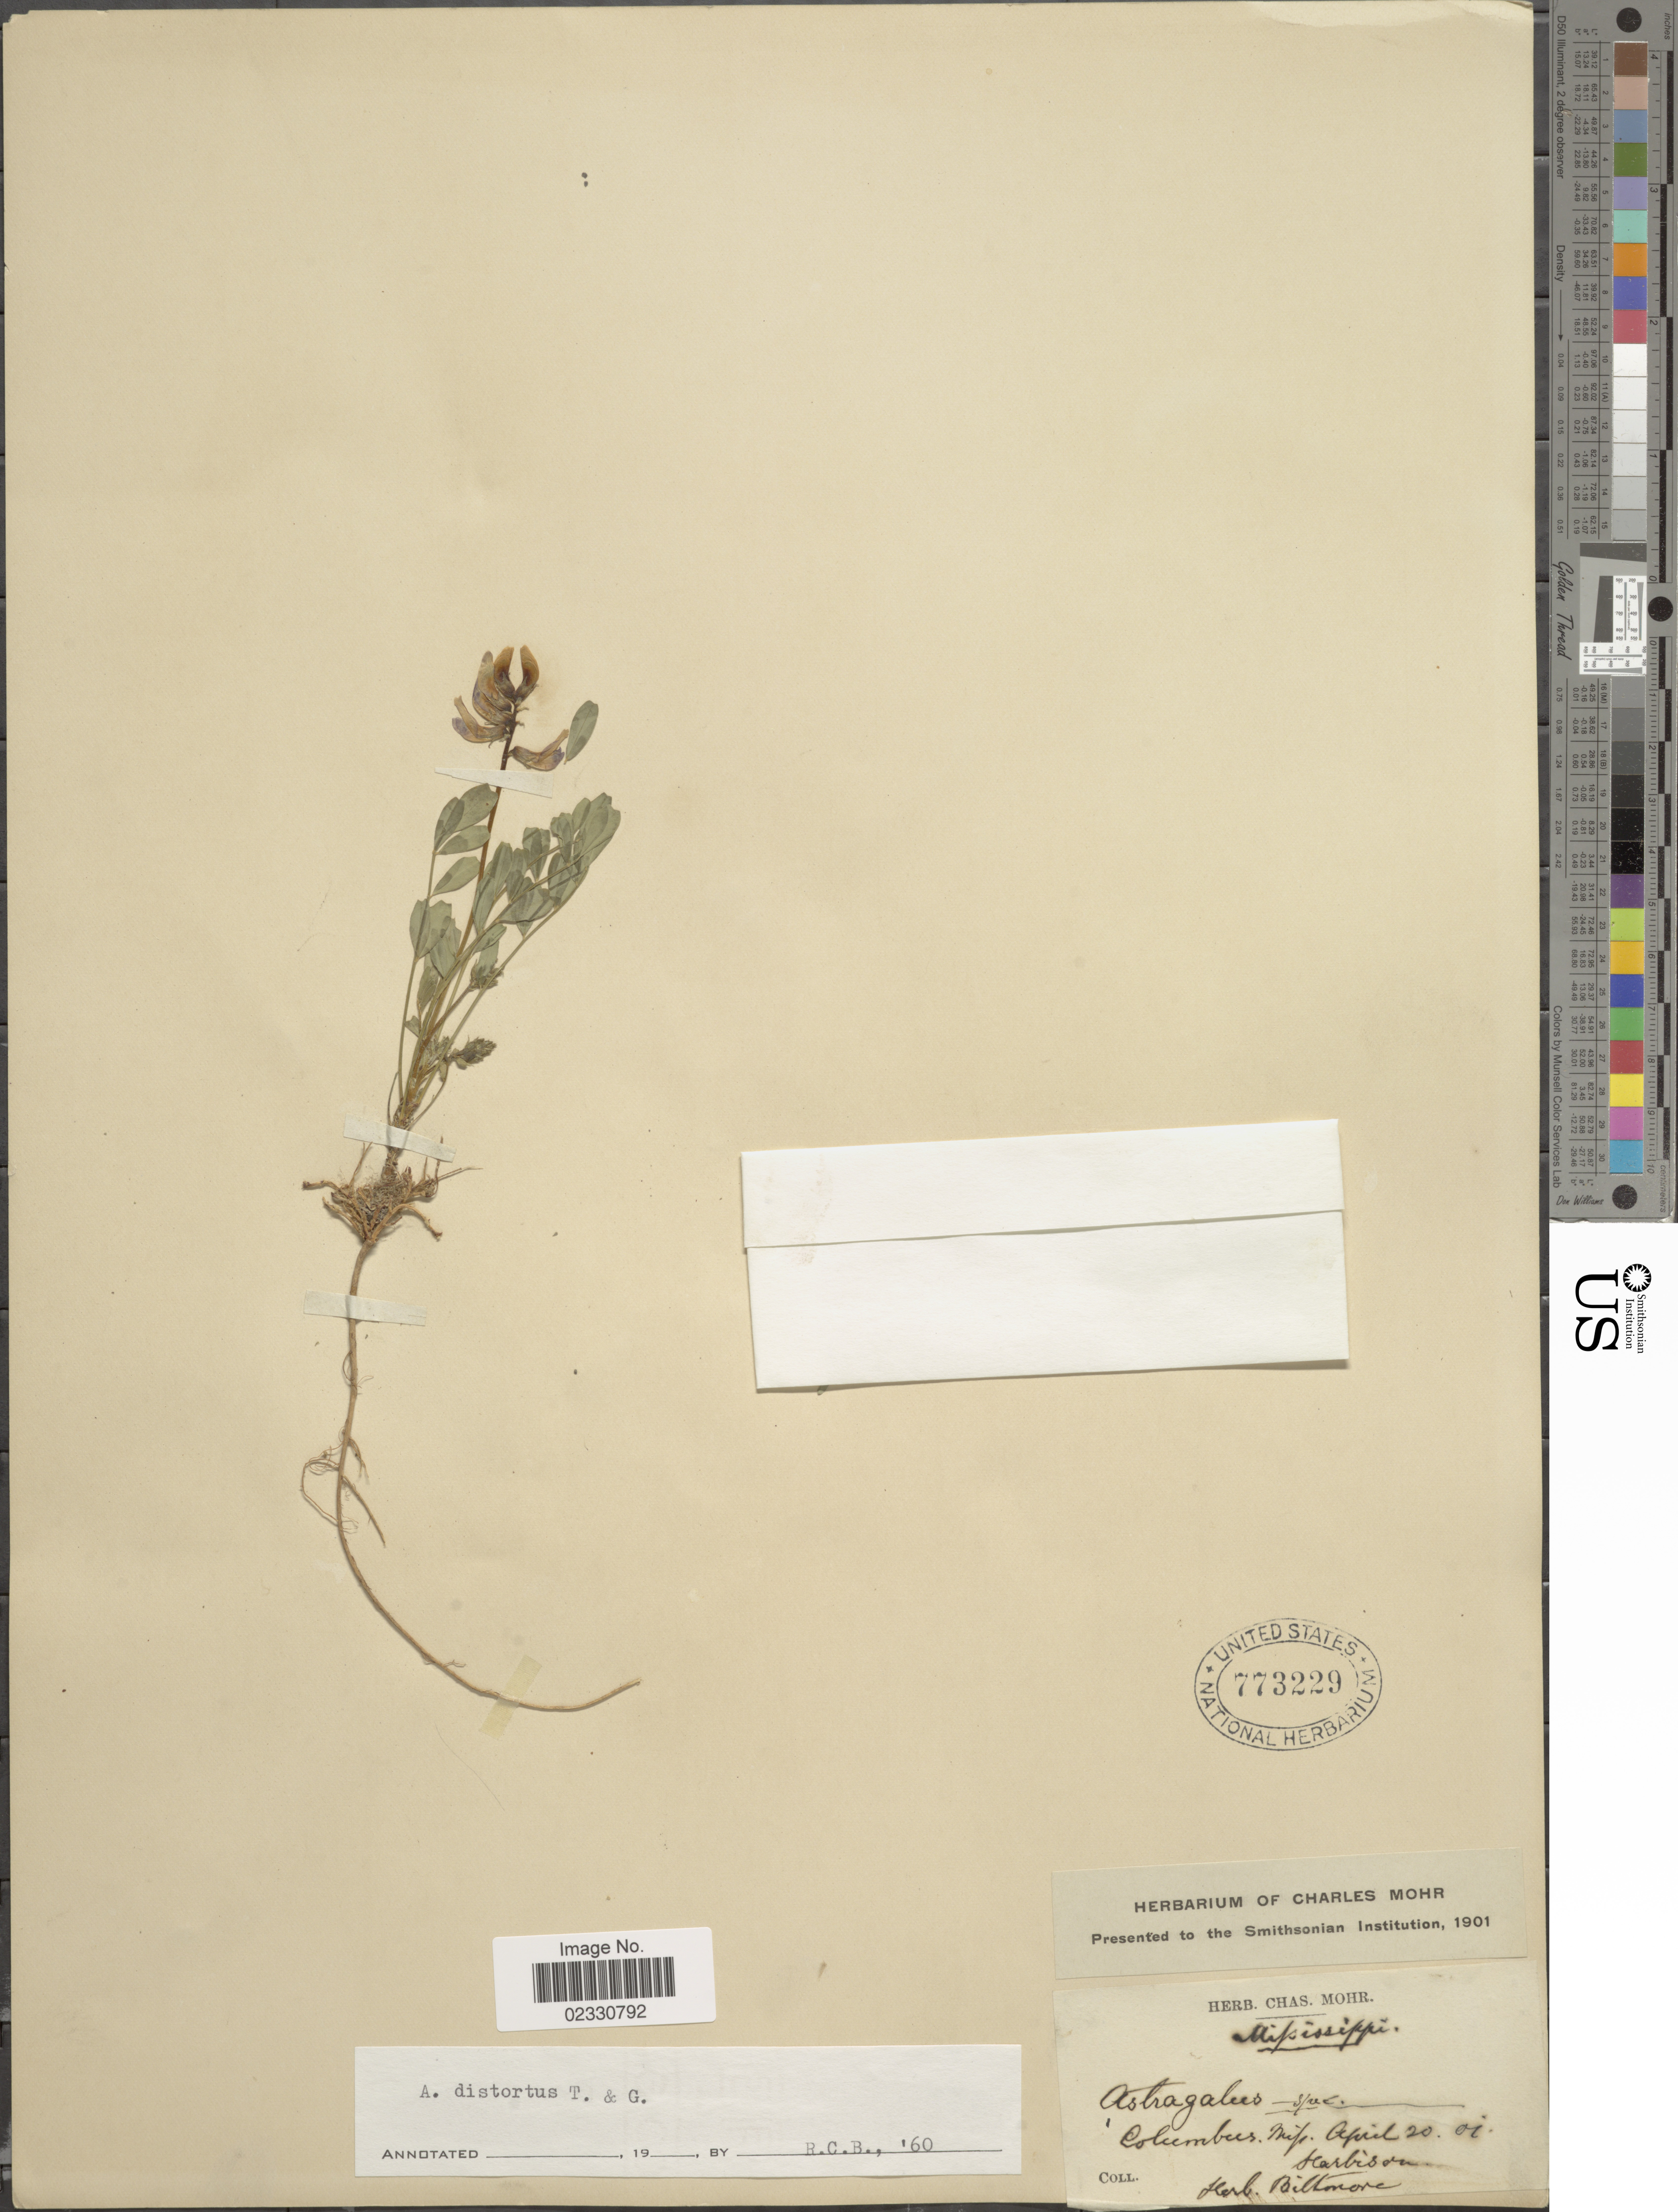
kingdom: Plantae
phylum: Tracheophyta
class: Magnoliopsida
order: Fabales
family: Fabaceae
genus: Astragalus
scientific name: Astragalus distortus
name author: Torr. & A. Gray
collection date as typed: Transcribed d/m/y: 20/4/1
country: United States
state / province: Mississippi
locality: Columbus, Miss.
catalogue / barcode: US 773229